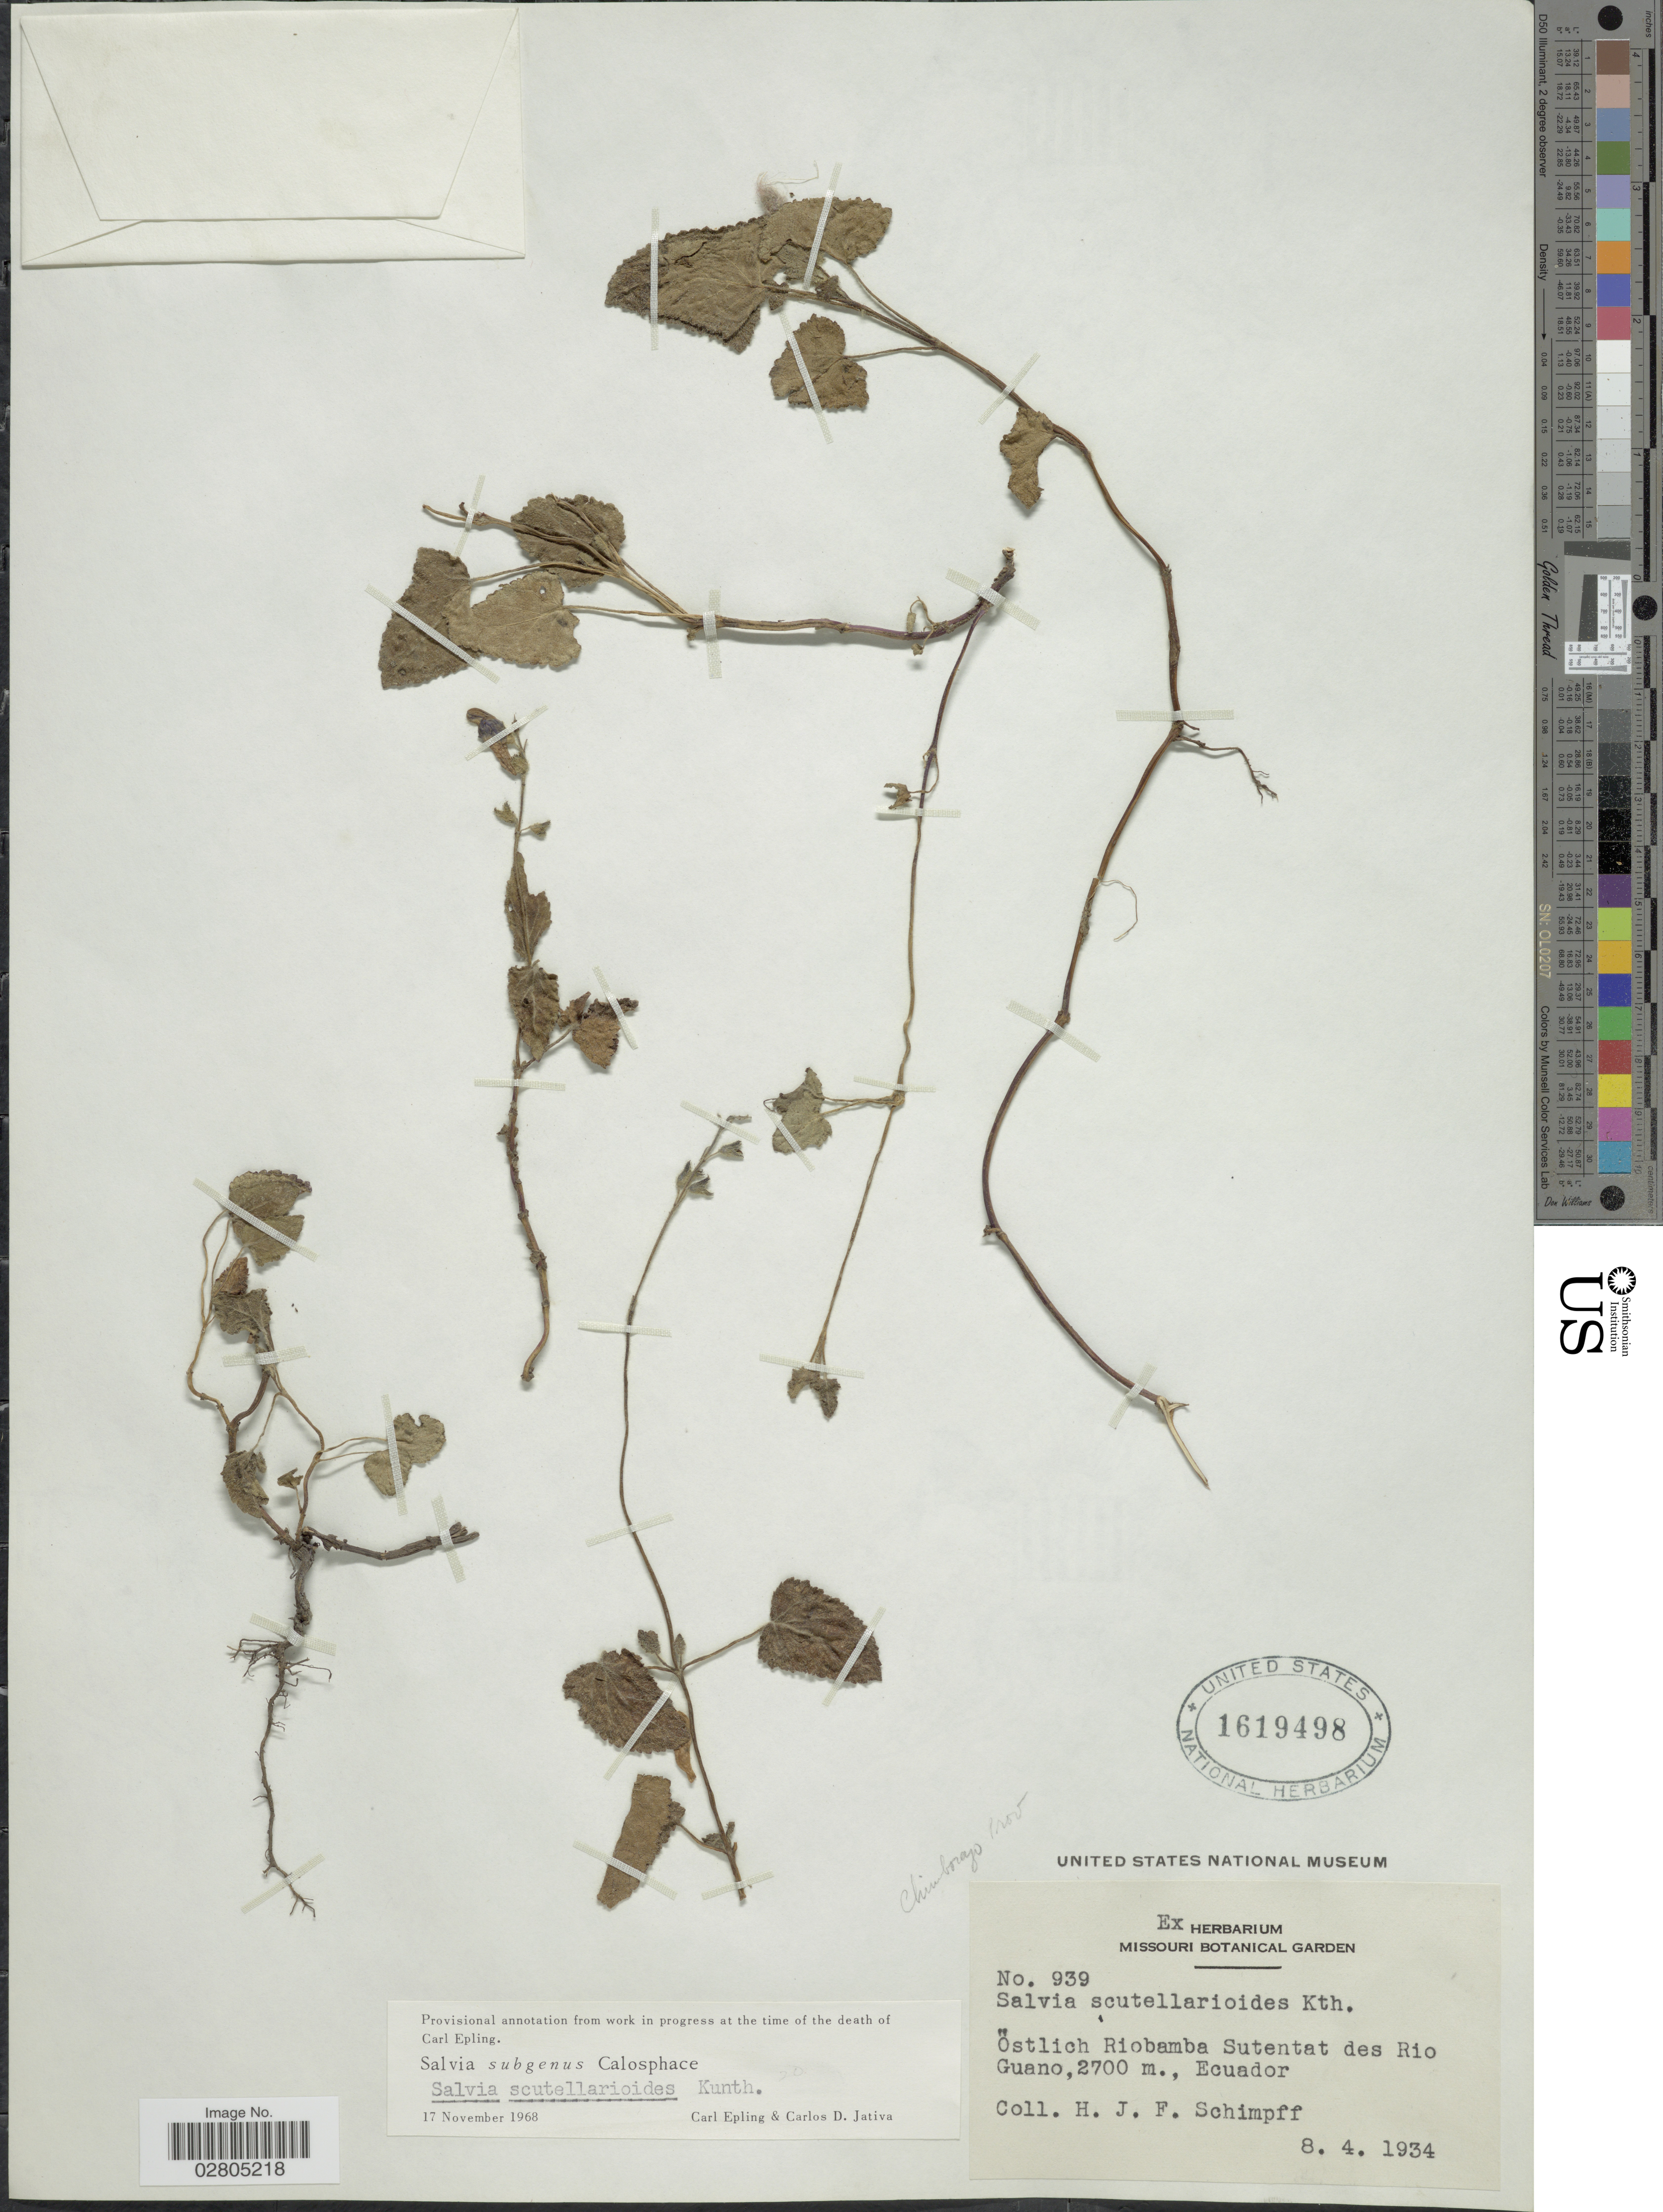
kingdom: Plantae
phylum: Tracheophyta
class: Magnoliopsida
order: Lamiales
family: Lamiaceae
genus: Salvia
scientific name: Salvia scutellarioides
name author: Kunth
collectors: H. Schimpff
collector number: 939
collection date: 1934-04-08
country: Ecuador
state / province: Chimborazo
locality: Östlich Riobamba Sutentat des Rio Guano.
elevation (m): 2700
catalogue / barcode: US 1619498